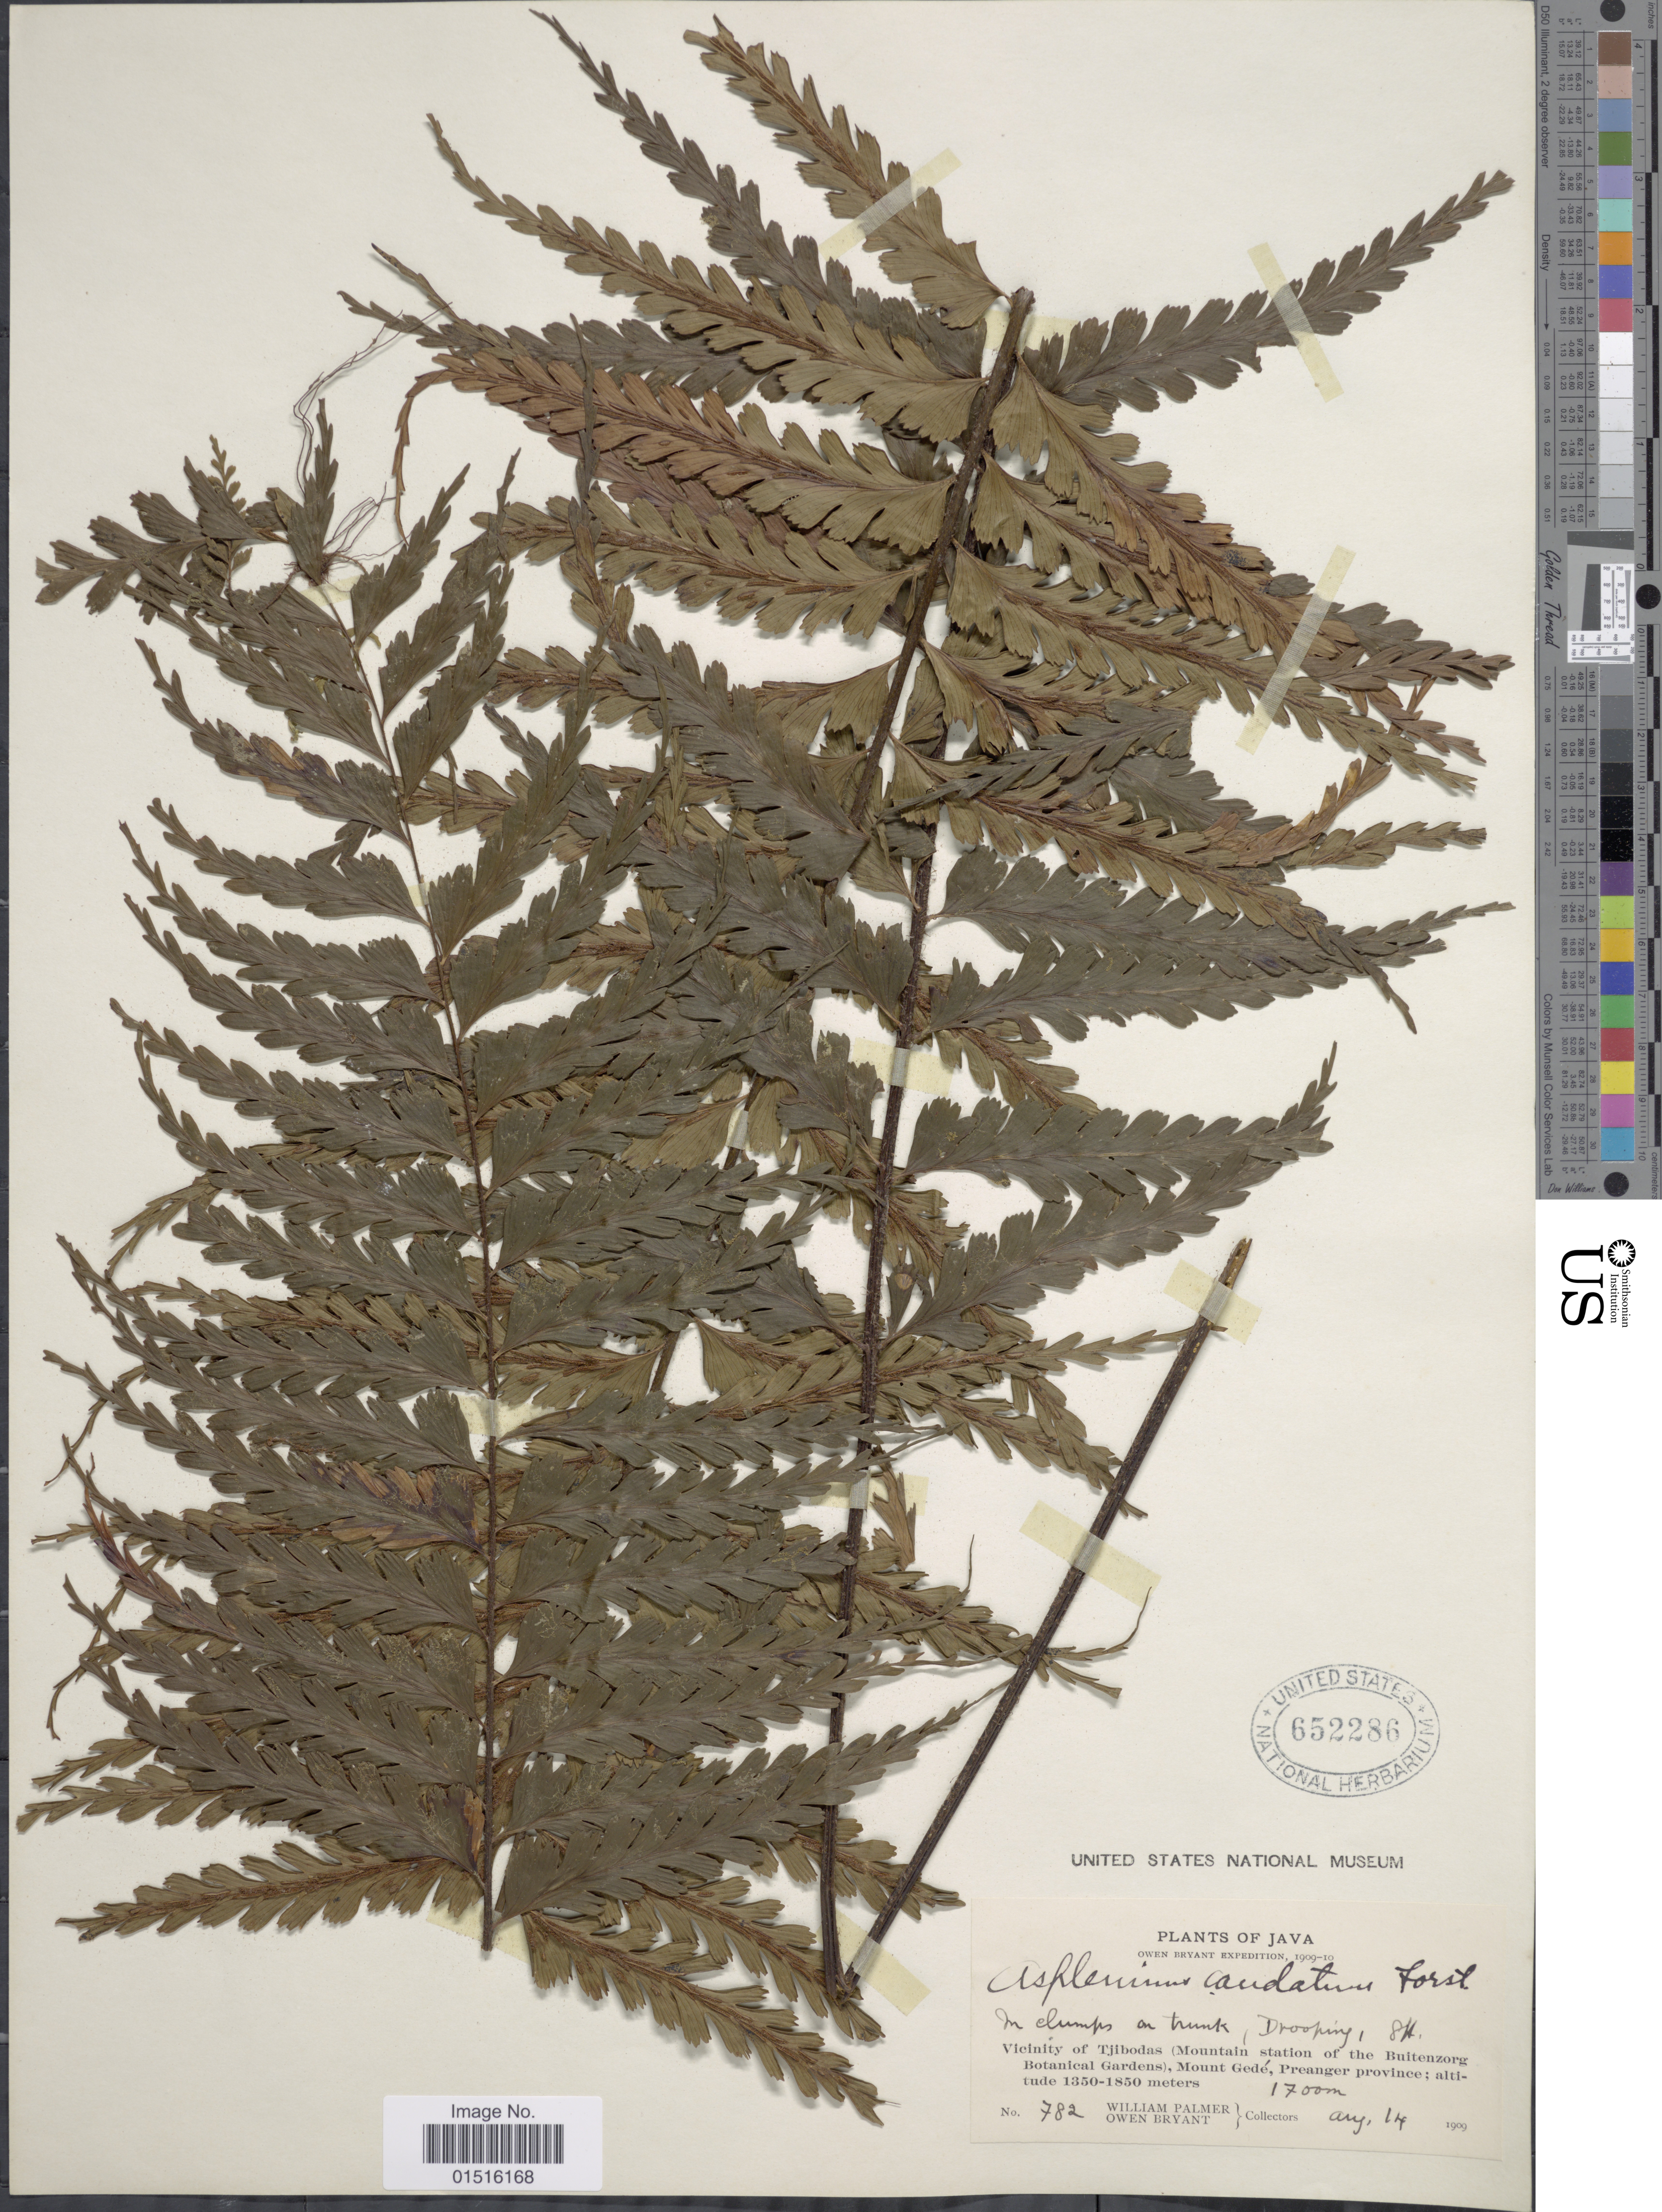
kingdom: Plantae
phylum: Tracheophyta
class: Polypodiopsida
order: Polypodiales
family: Aspleniaceae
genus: Asplenium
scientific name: Asplenium truncatum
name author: Blume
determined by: Salgado, A. E.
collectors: W. Palmer & O. Bryant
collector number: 782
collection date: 1909-08-14/1910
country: Indonesia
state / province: Java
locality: Vicinity of Tjibodas (Mountain station of the Buitenzorg Botanical Gardens), Mount Gede, Preanger province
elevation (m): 1700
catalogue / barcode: US 652286